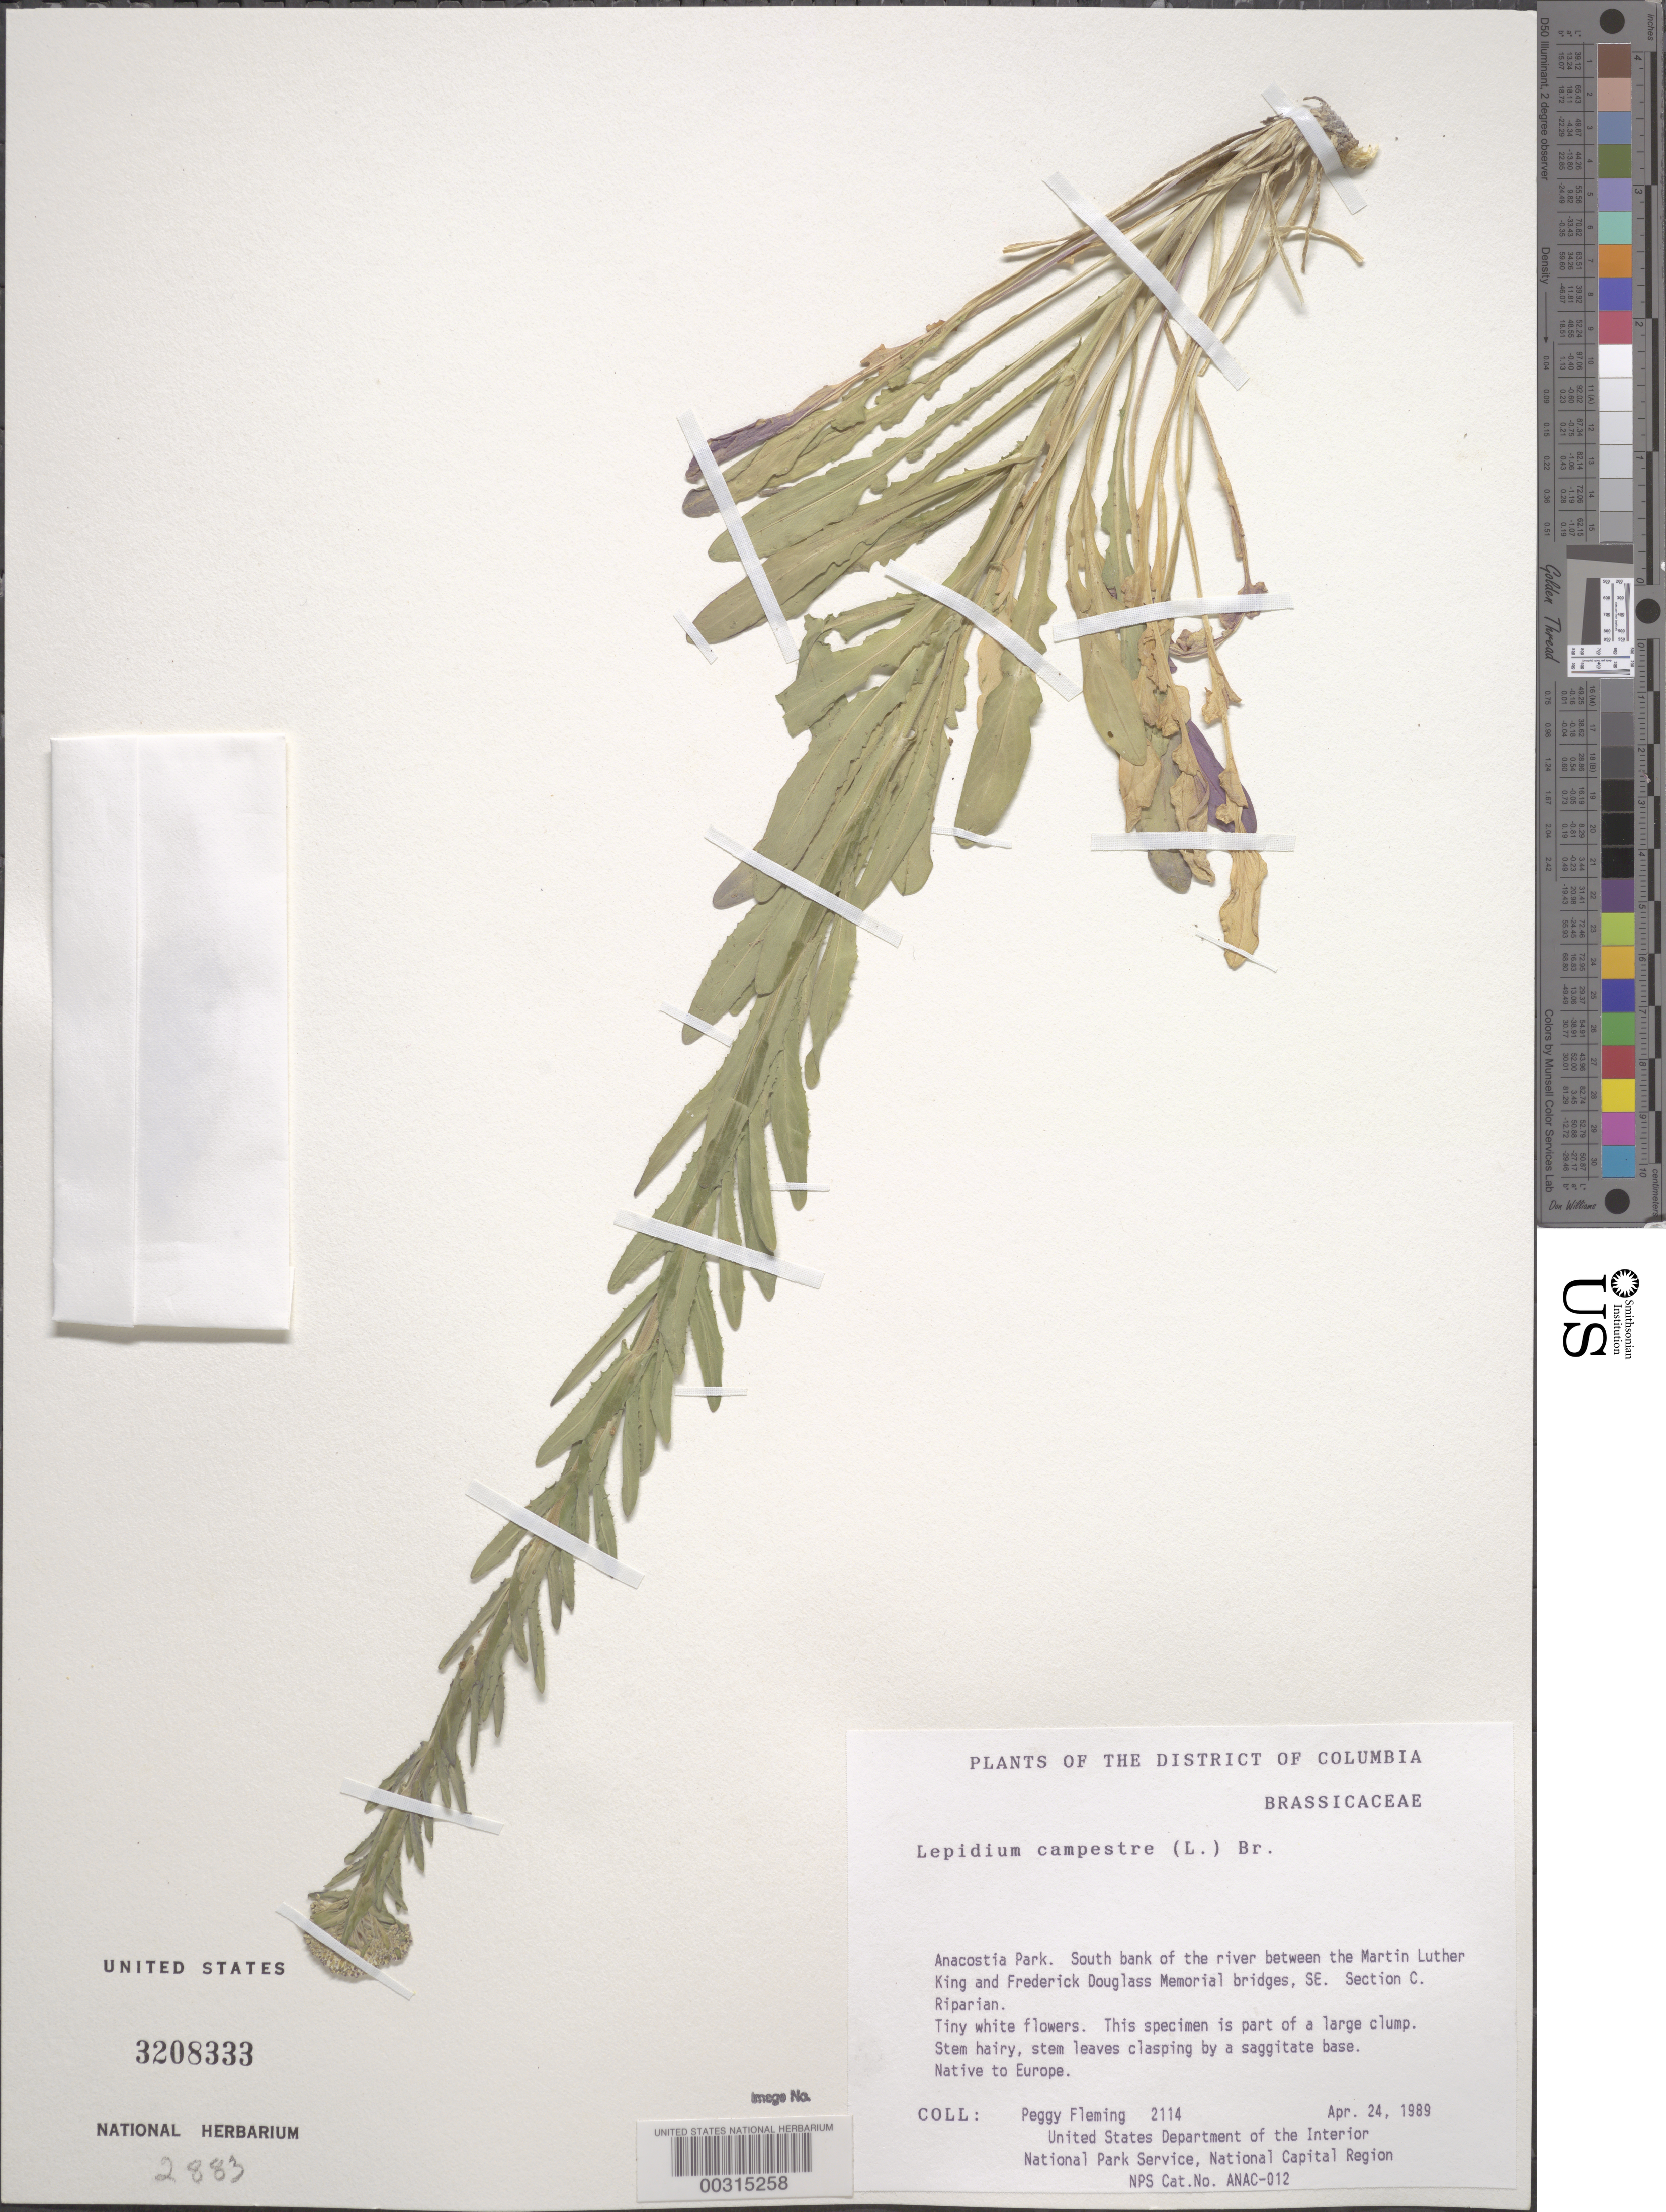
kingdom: Plantae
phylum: Tracheophyta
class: Magnoliopsida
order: Brassicales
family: Brassicaceae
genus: Lepidium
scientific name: Lepidium campestre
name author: (L.) W.T. Aiton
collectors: P. Fleming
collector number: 2114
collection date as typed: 24 Apr 1989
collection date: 1989-04-24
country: United States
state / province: District of Columbia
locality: Anacostia Park, S bank of River between Martin Luther King and Frederick Douglass Memorial Bridges, SE Section C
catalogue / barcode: US 3208333